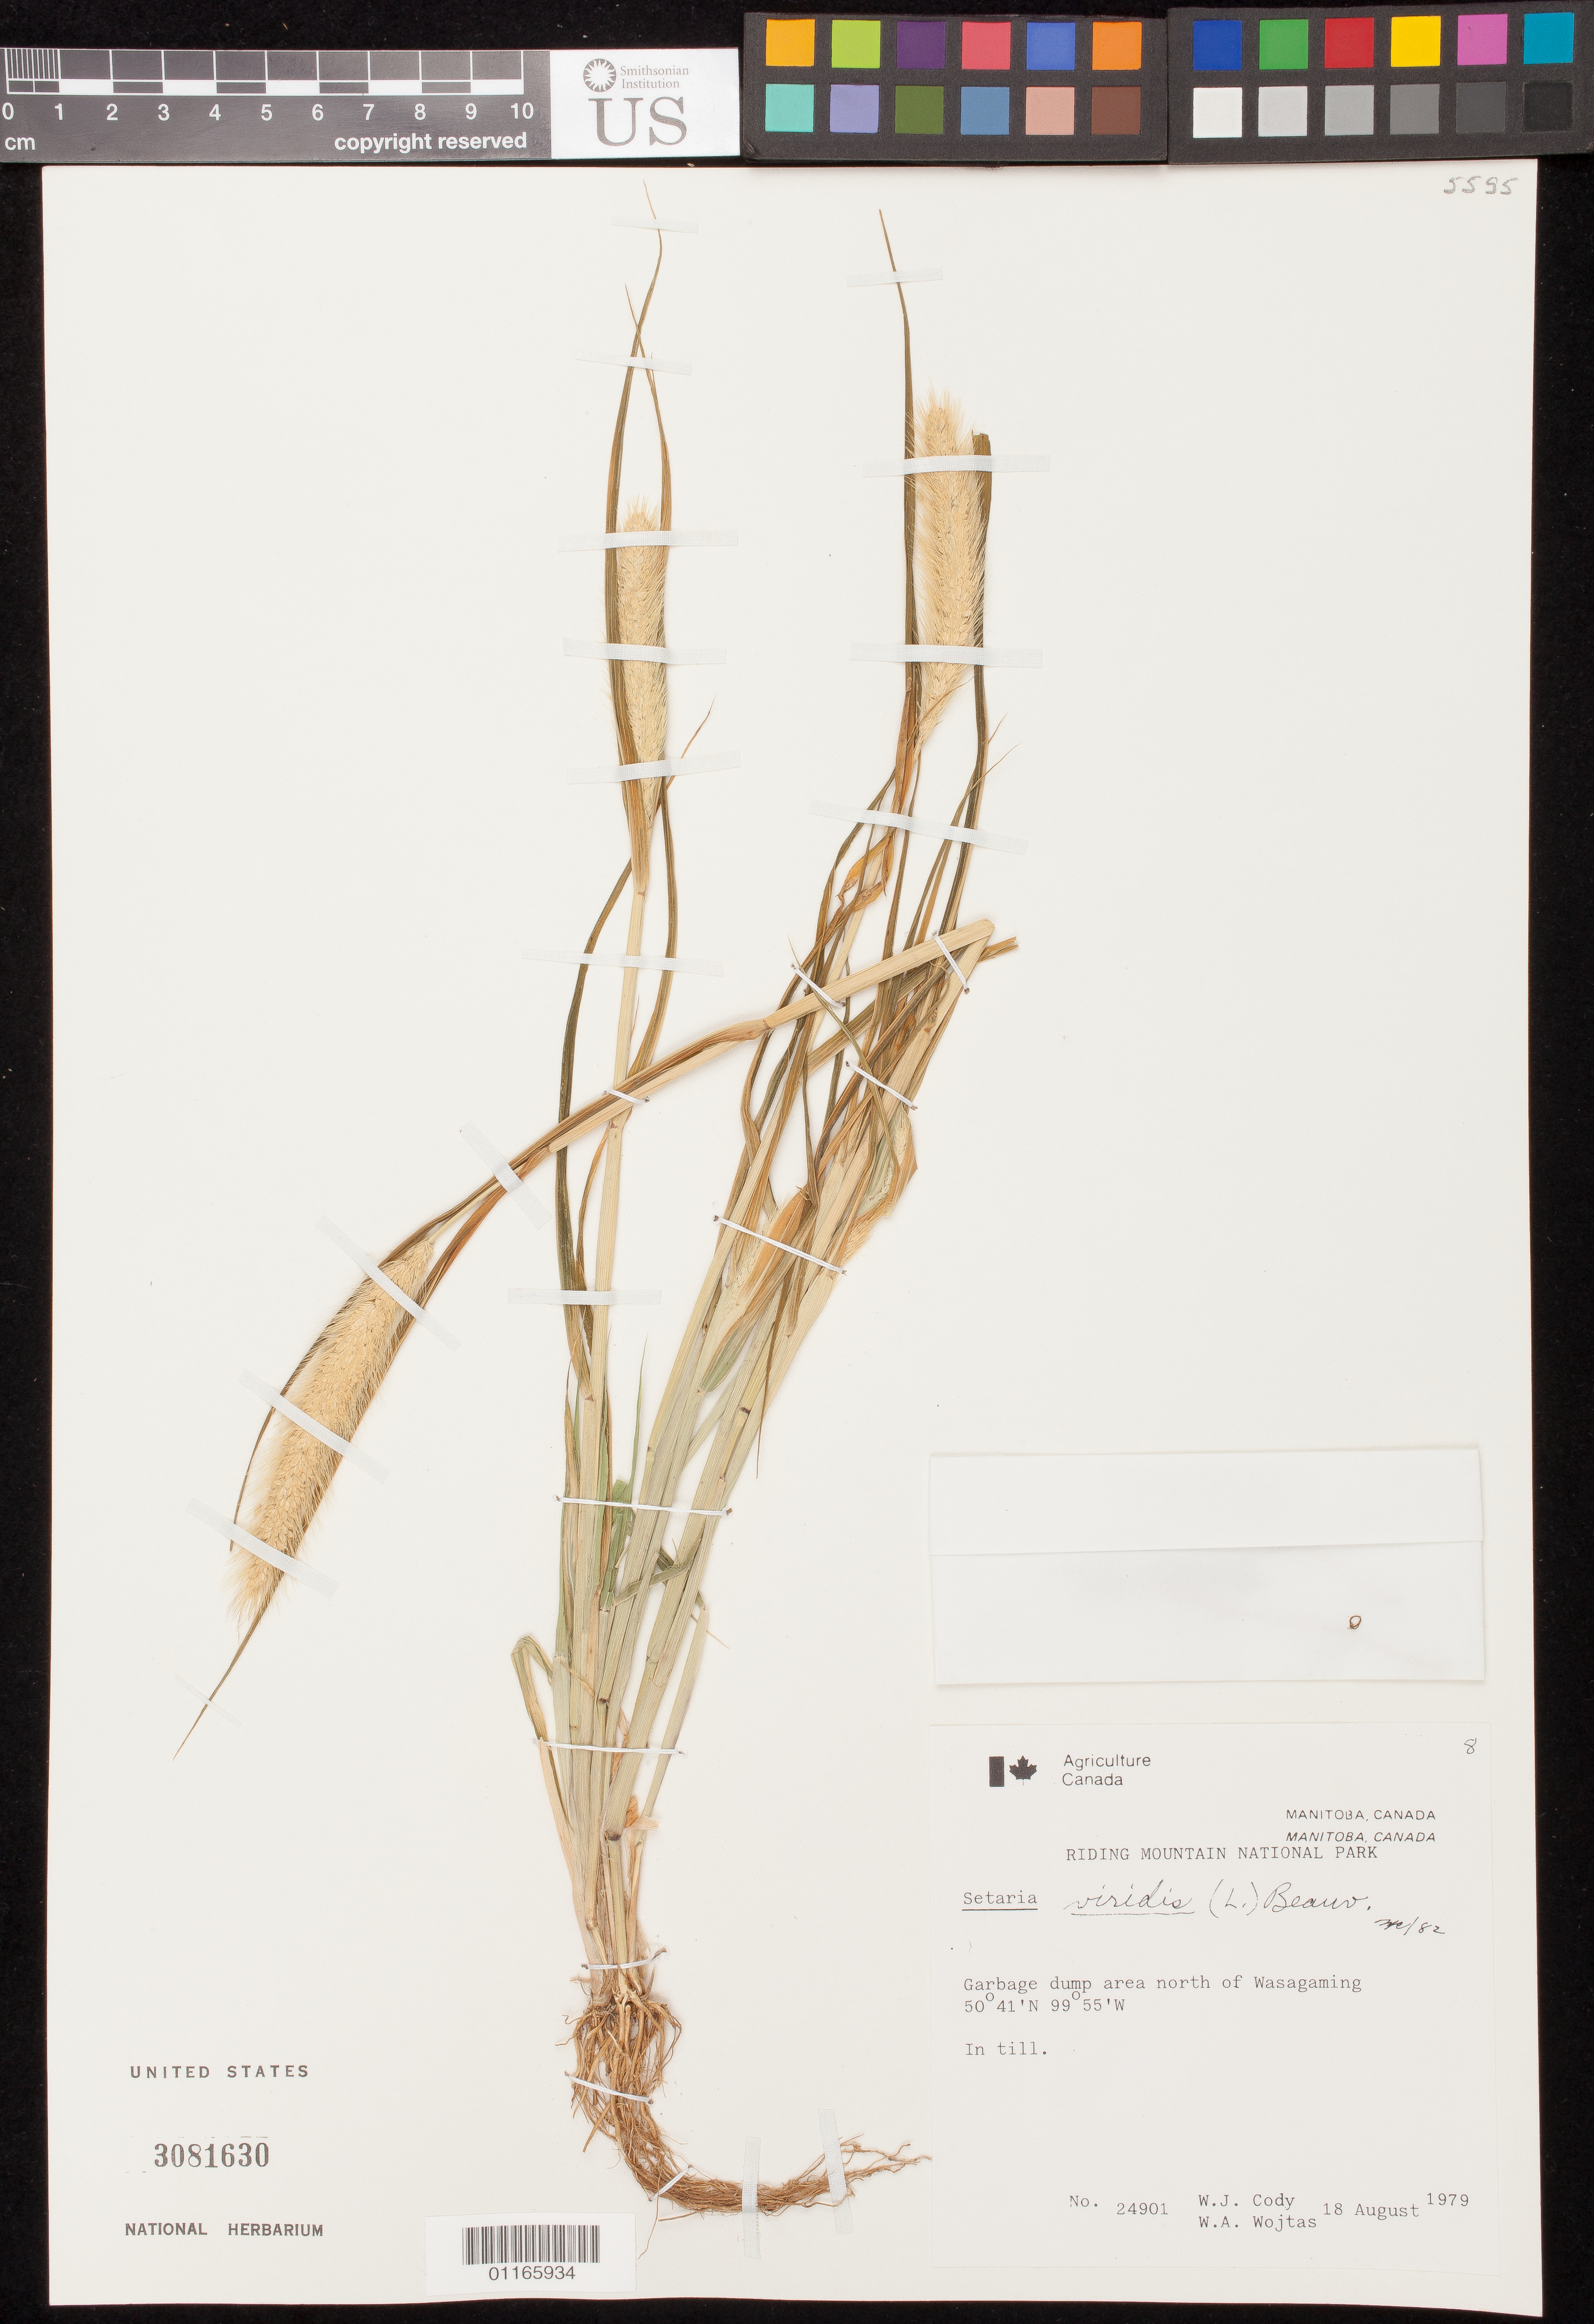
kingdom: Plantae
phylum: Tracheophyta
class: Liliopsida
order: Poales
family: Poaceae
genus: Setaria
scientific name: Setaria viridis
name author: (L.) P. Beauv.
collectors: W. Cody & W. Wojtas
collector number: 24901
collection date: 1979-08-18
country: Canada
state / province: Manitoba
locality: Riding Mountain National Park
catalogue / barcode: US 3081630